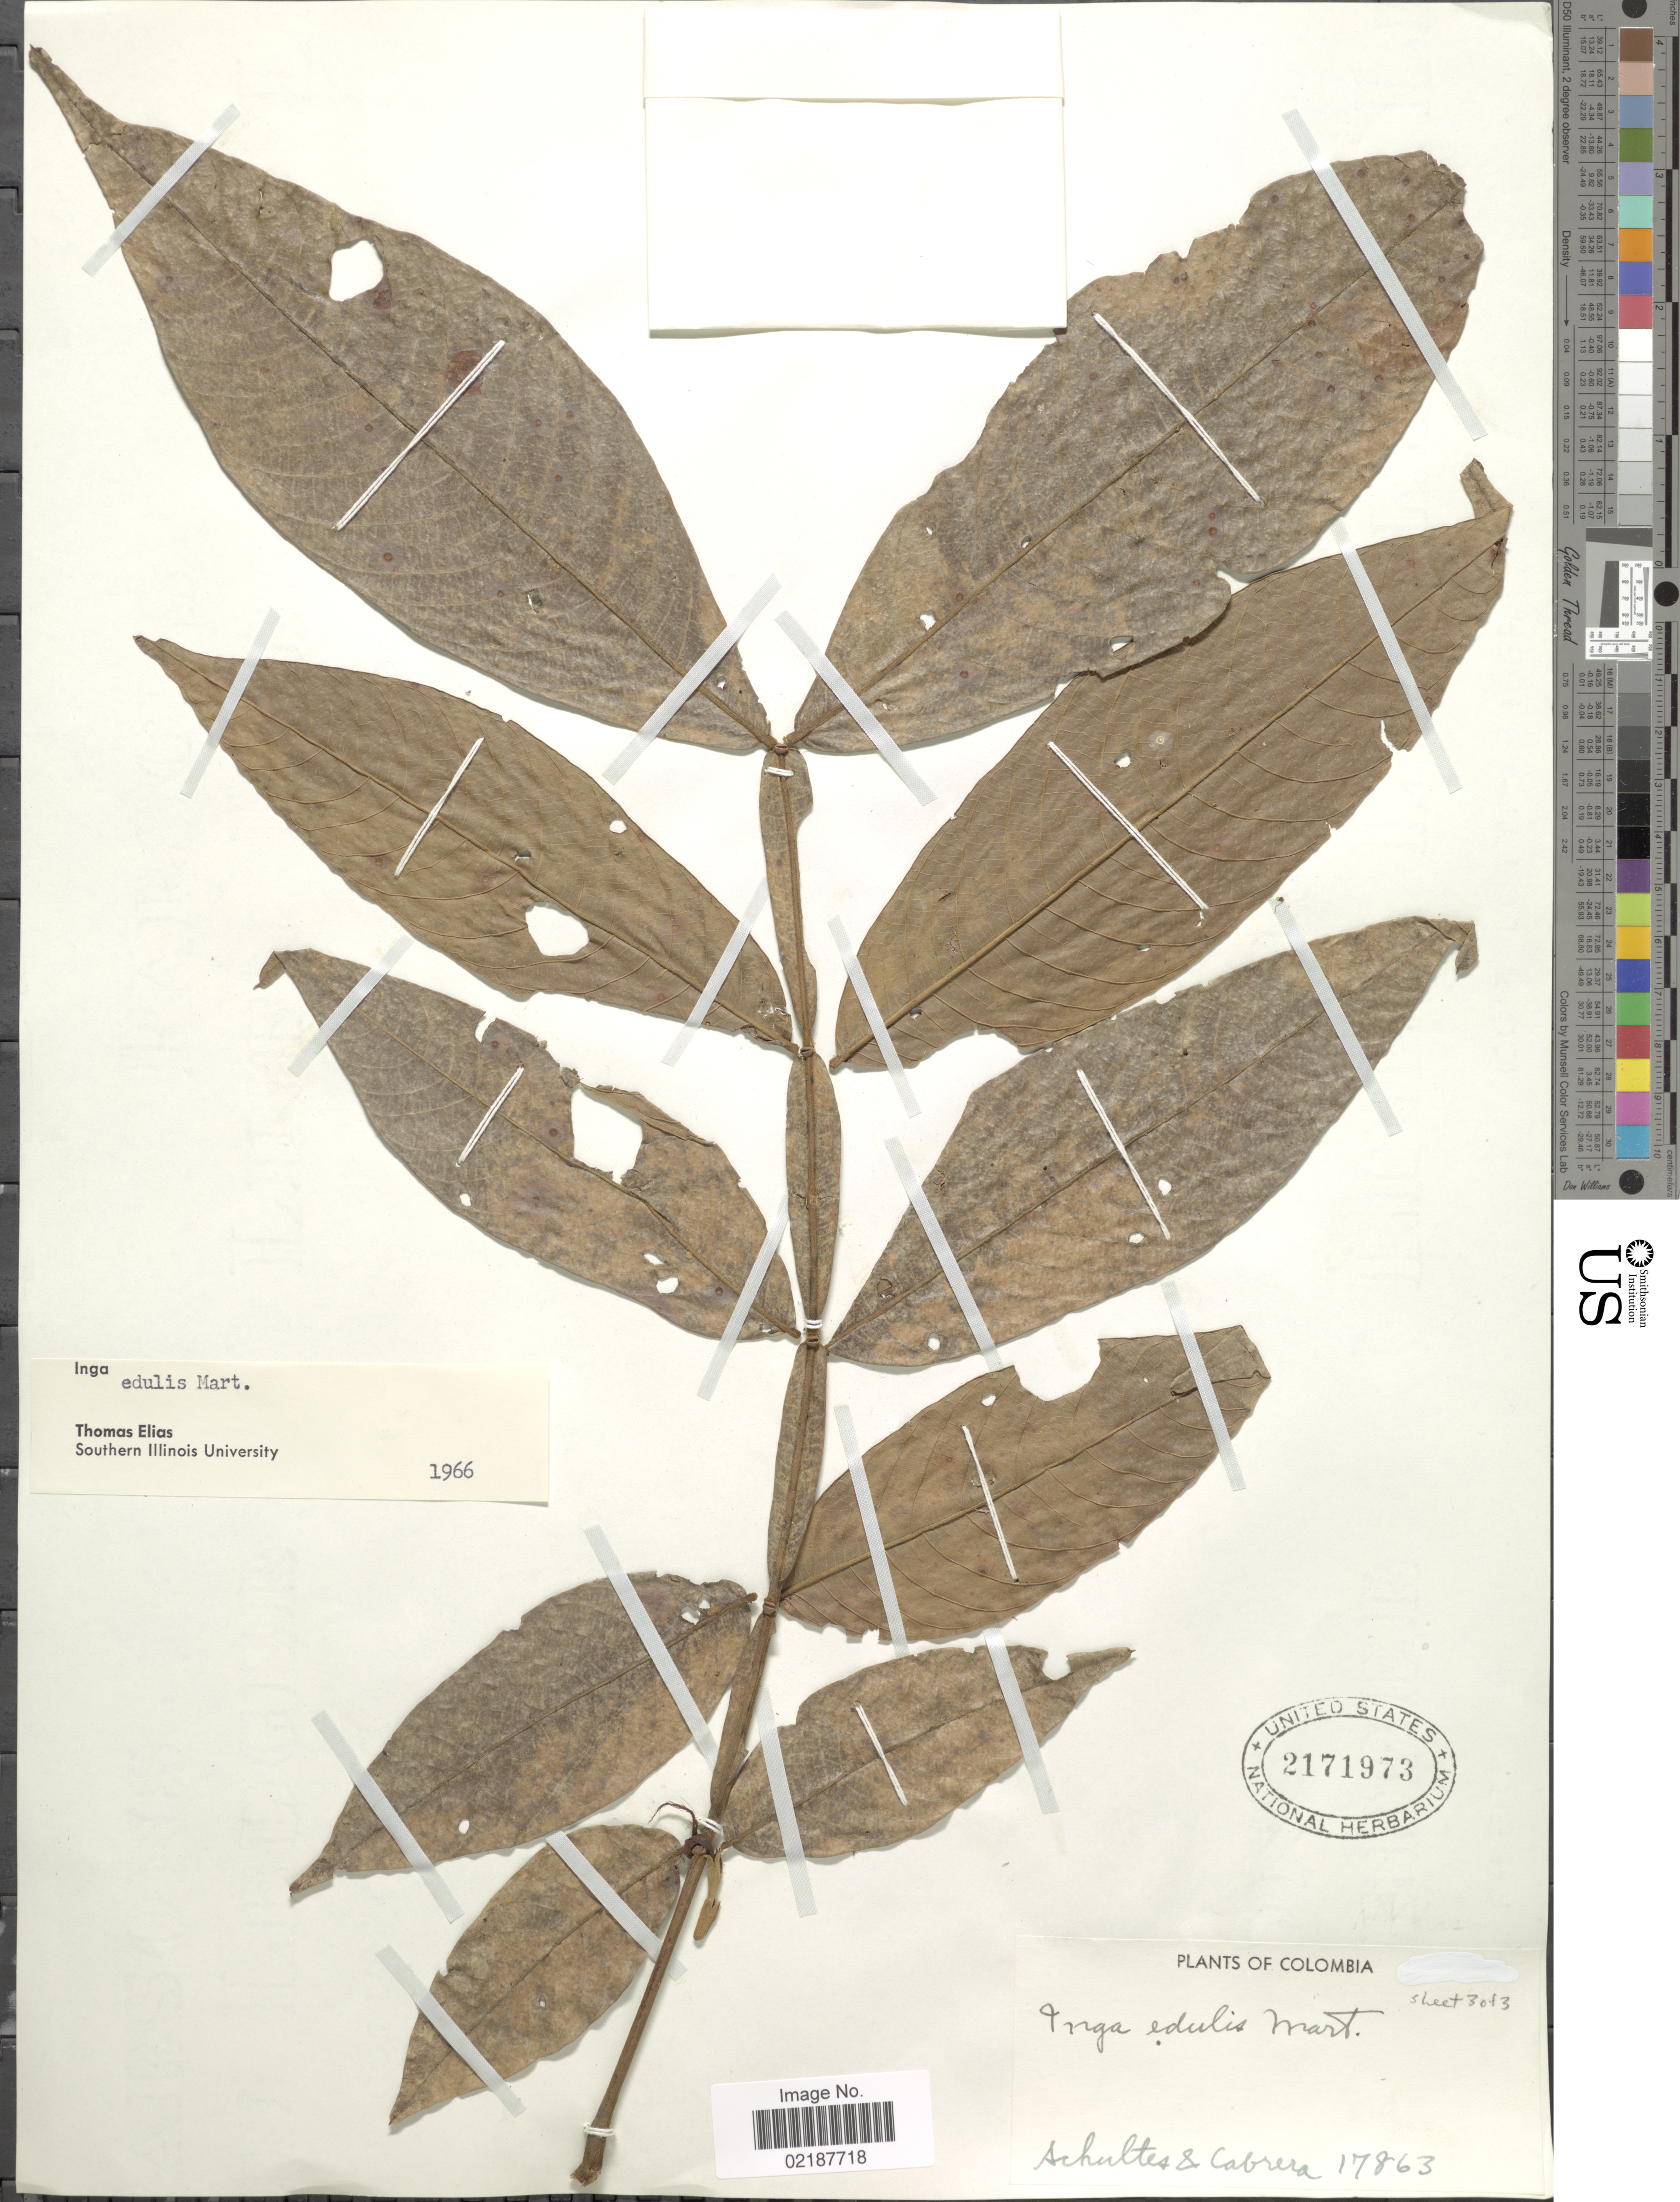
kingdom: Plantae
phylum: Tracheophyta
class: Magnoliopsida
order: Fabales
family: Fabaceae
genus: Inga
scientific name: Inga edulis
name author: Mart.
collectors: -- Schultes & Cabrera, --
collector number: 17863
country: Colombia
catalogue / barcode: US 2171973